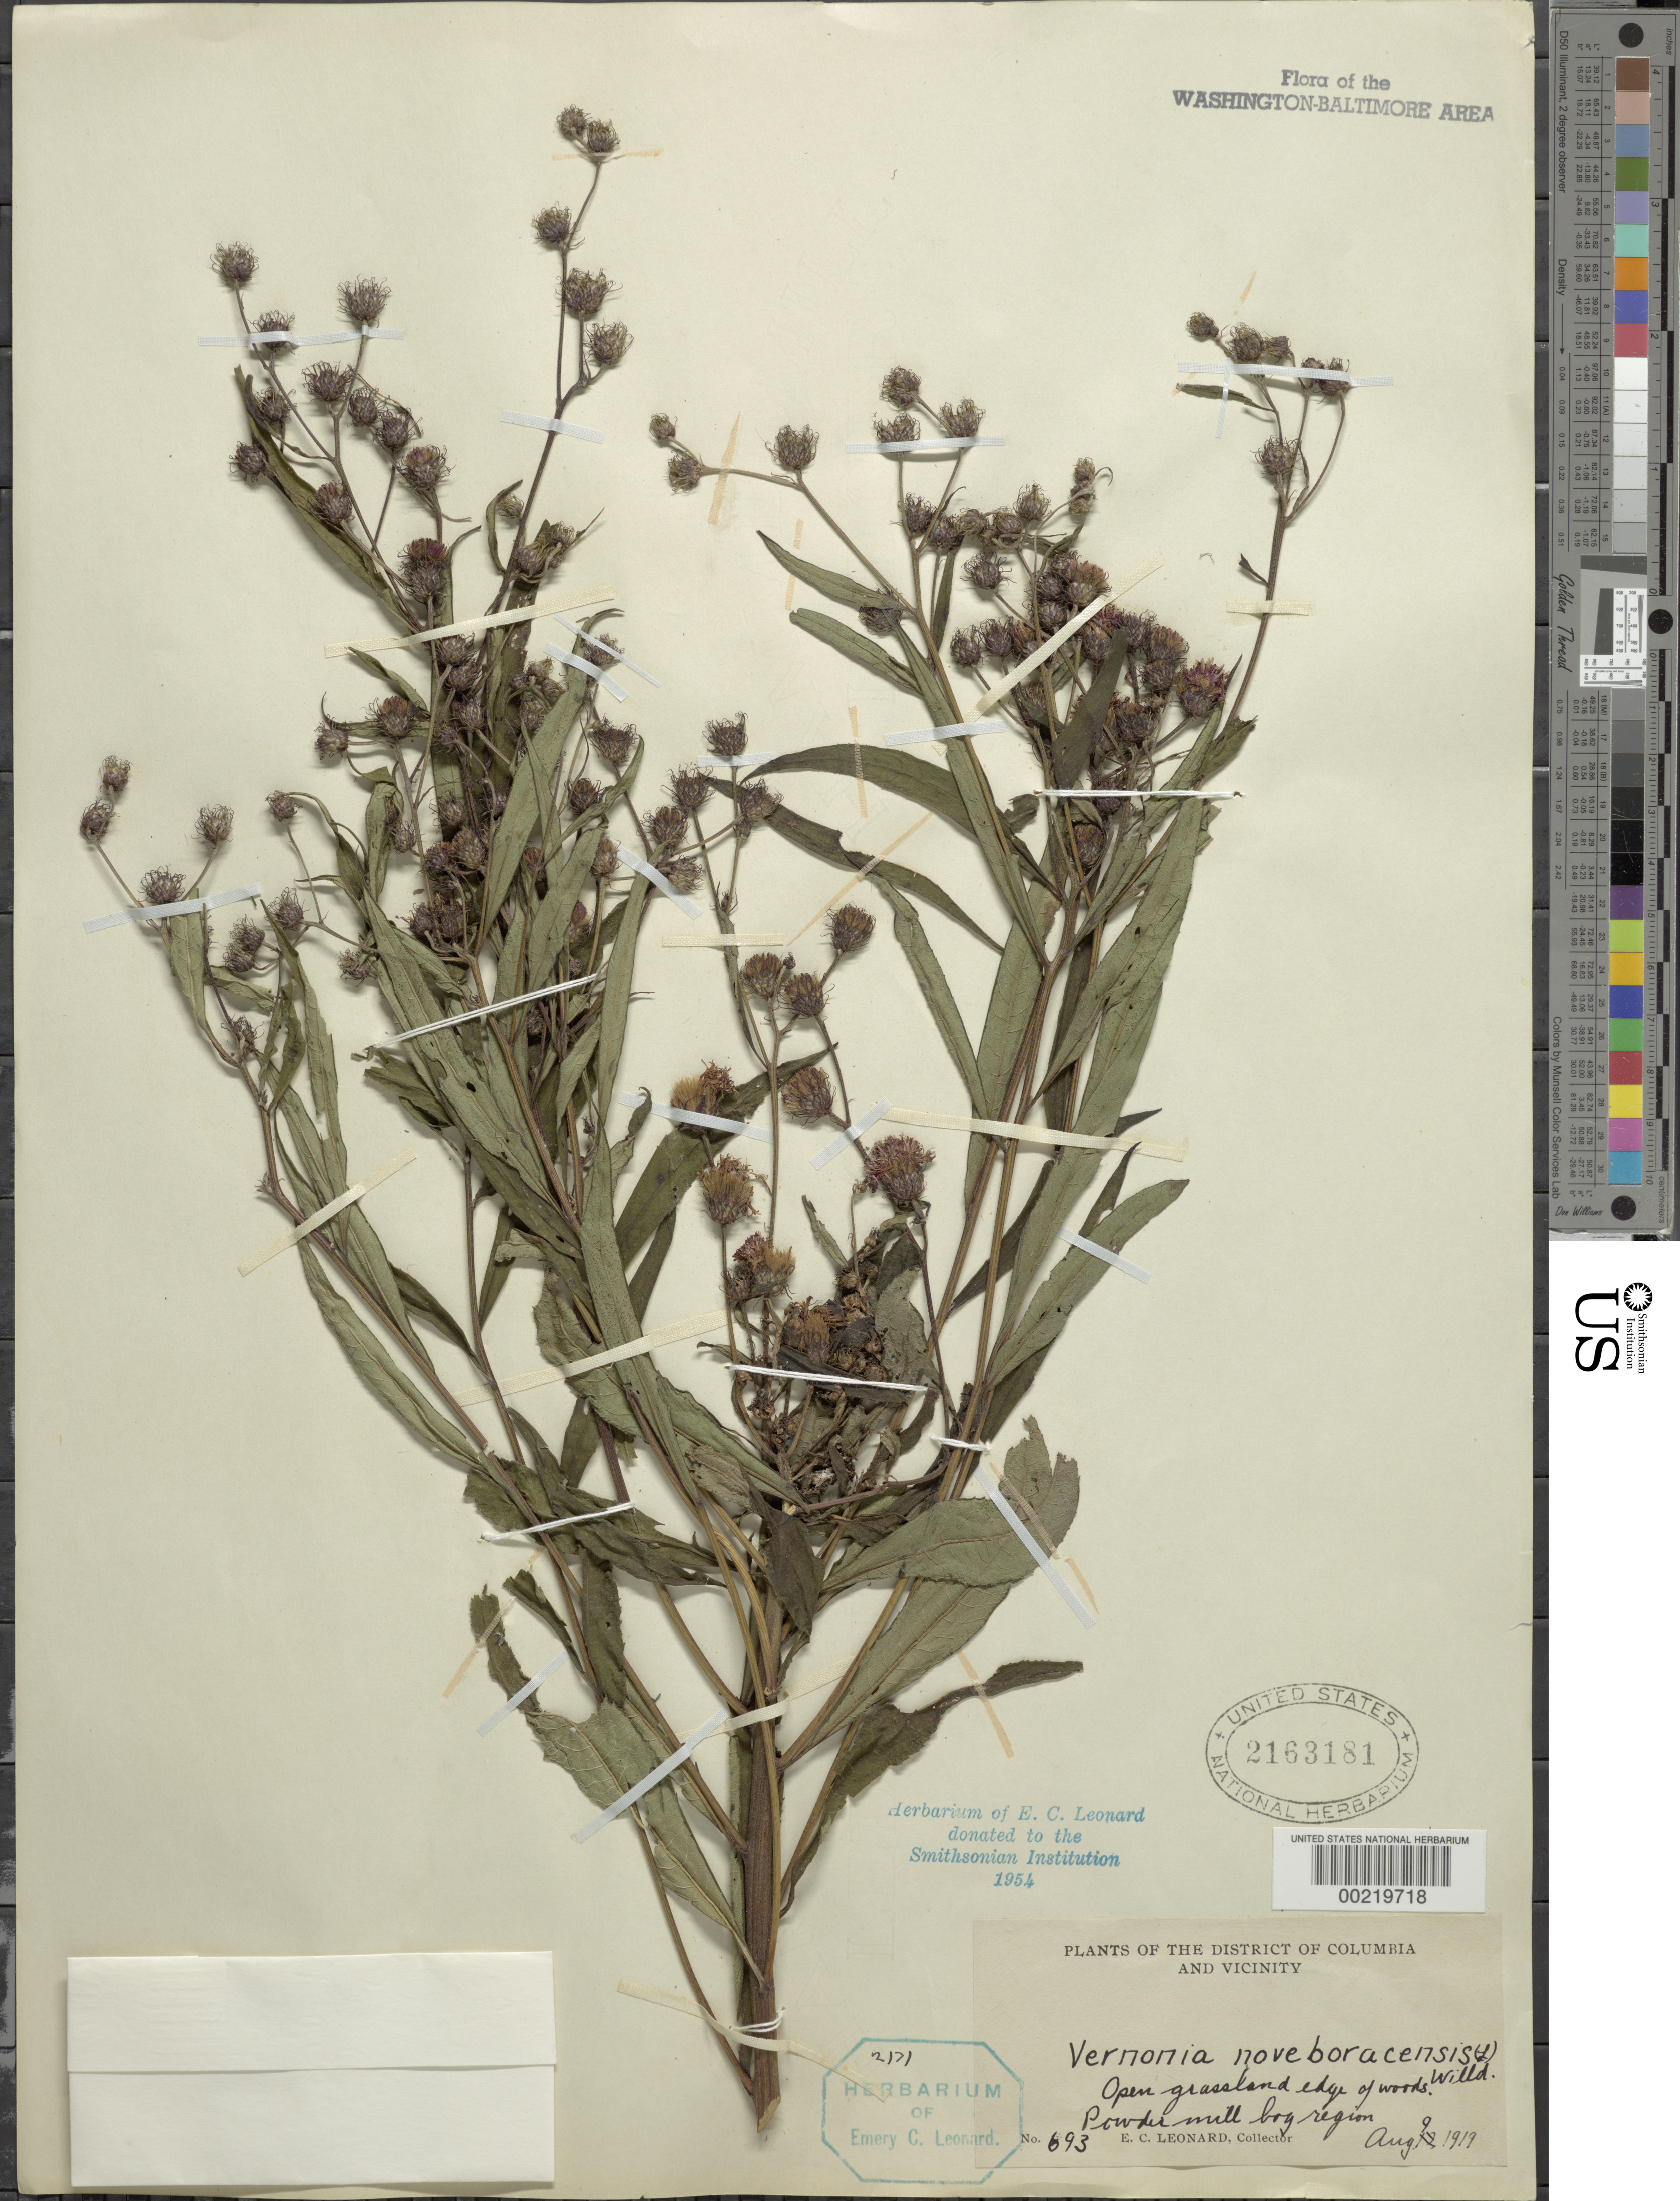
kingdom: Plantae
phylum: Tracheophyta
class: Magnoliopsida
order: Asterales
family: Asteraceae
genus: Vernonia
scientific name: Vernonia noveboracensis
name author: (L.) Michx.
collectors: E. C. Leonard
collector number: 693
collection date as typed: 09 Aug 1917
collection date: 1917-08-09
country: United States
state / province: Maryland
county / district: Prince George's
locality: Powdermill Bogs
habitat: Open grassland, edge of woods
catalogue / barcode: US 2163181